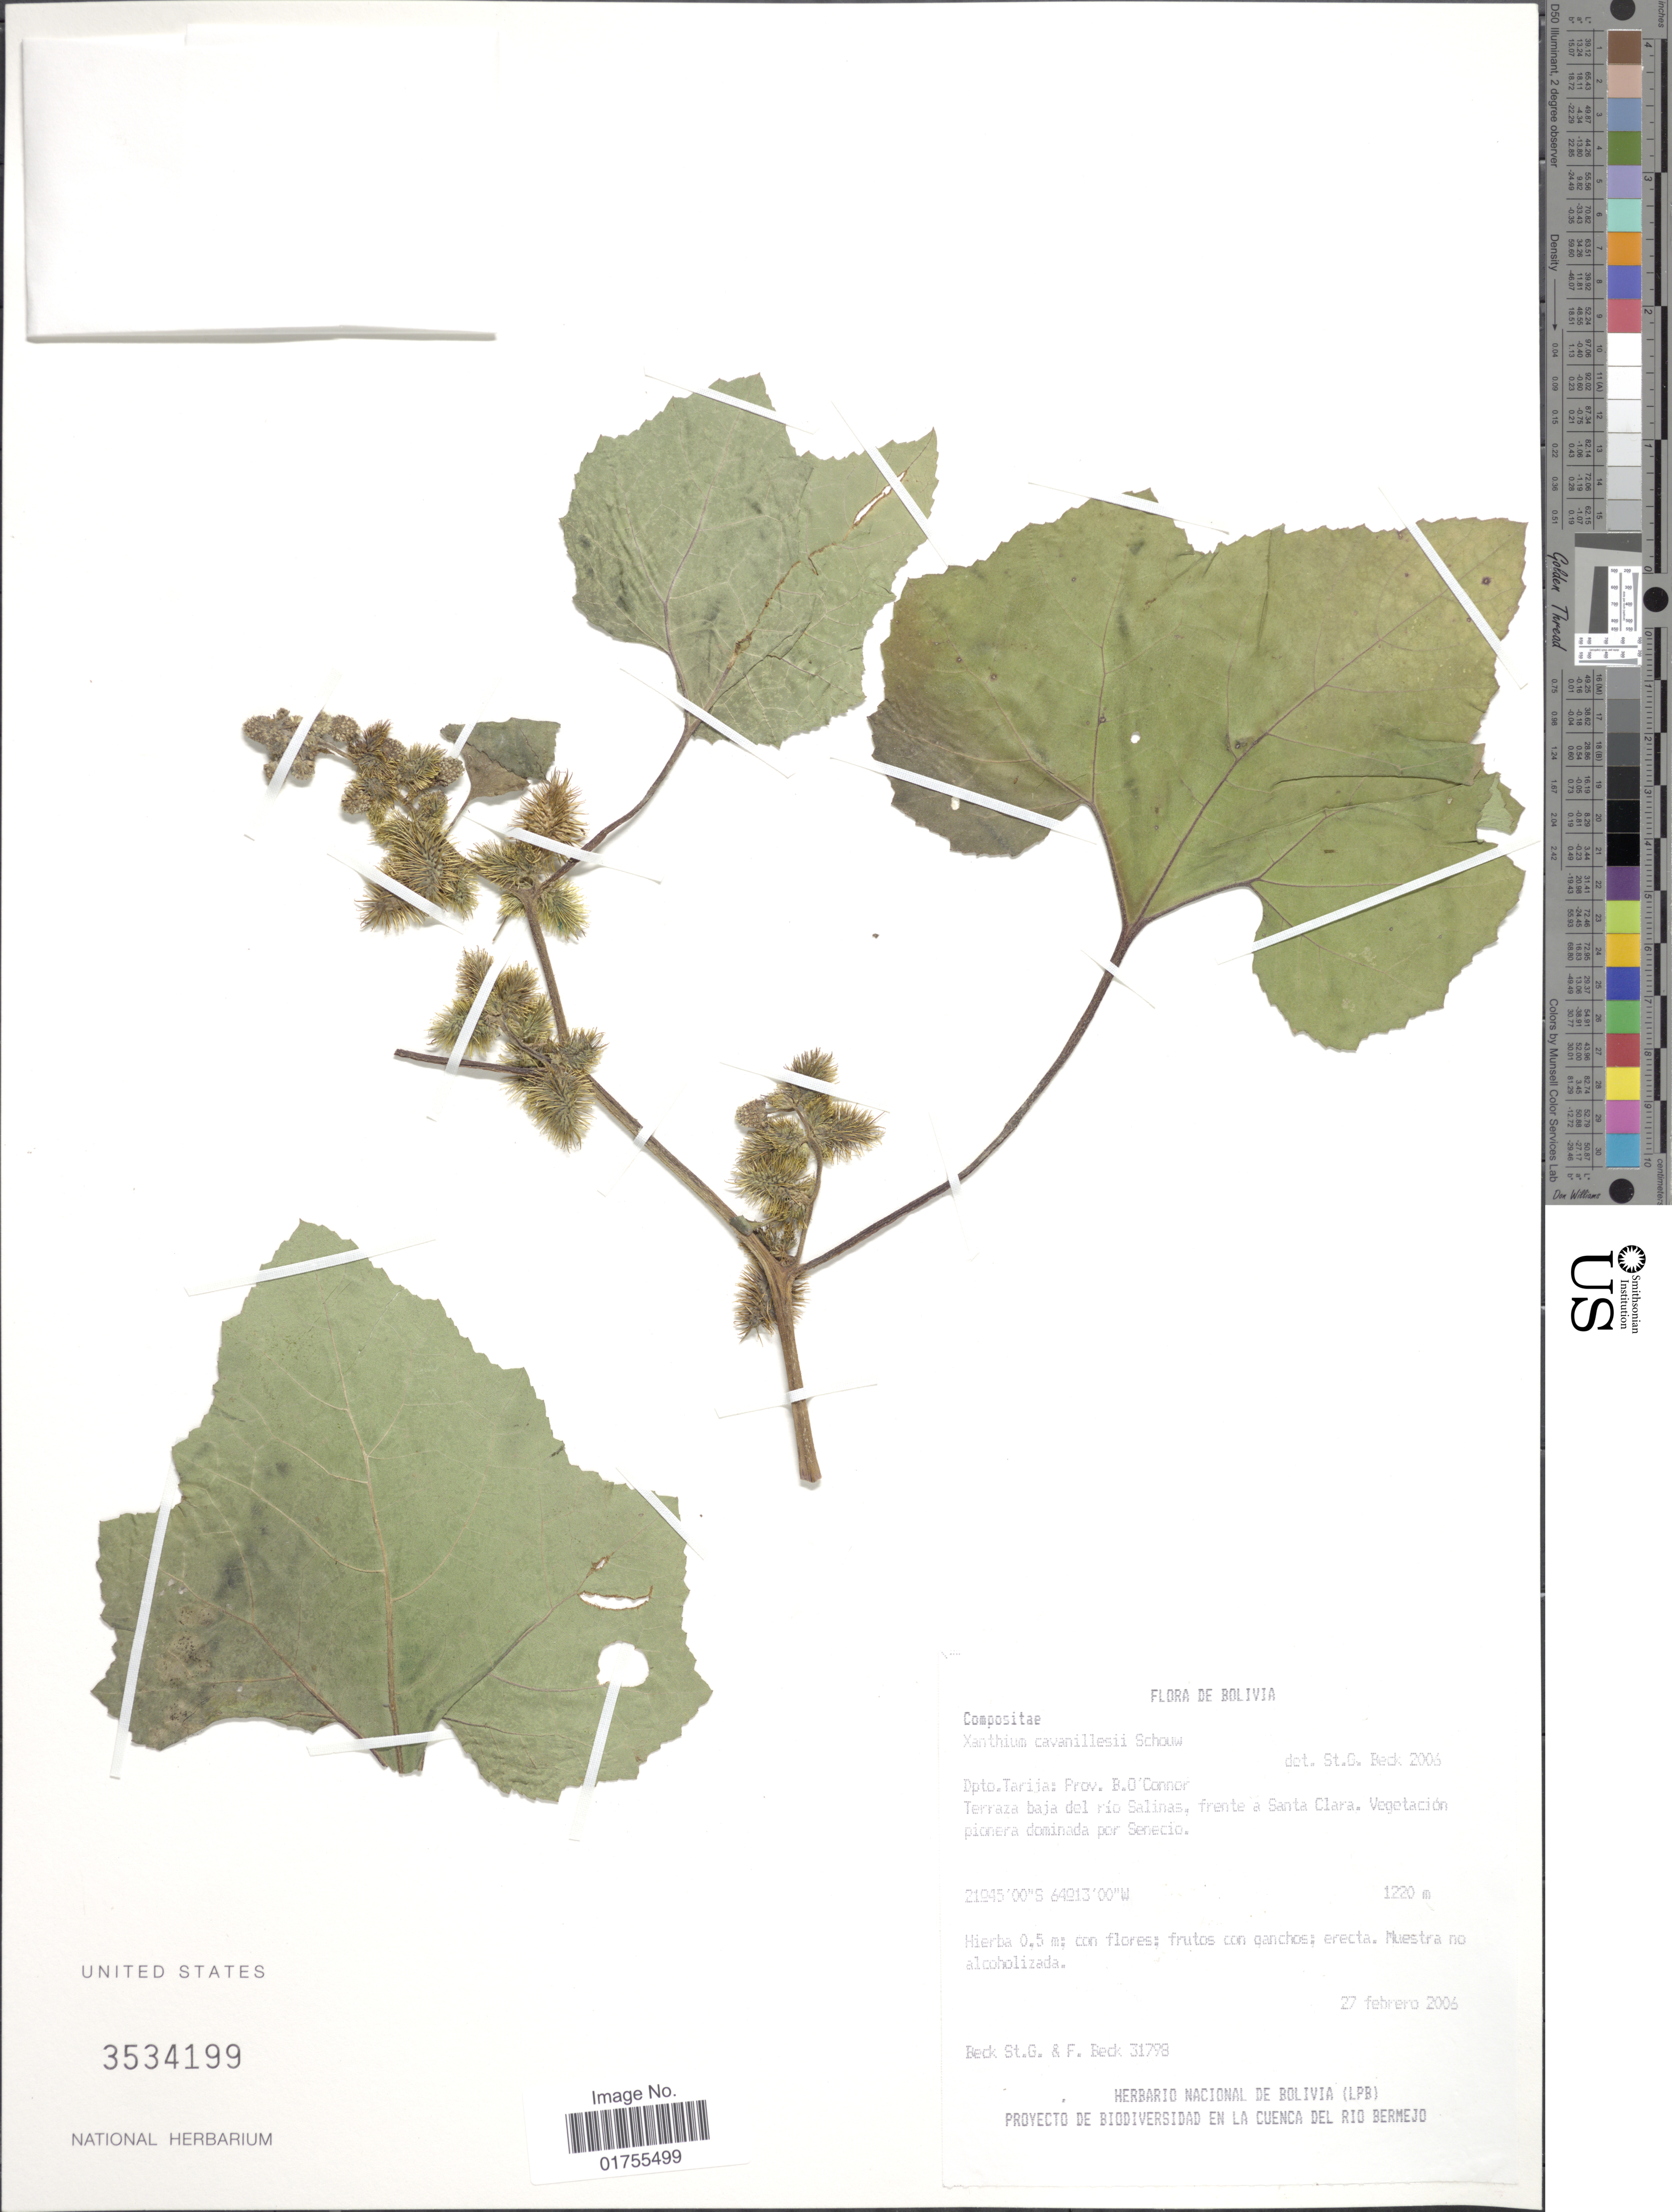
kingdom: Plantae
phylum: Tracheophyta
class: Magnoliopsida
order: Asterales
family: Asteraceae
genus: Xanthium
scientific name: Xanthium cavanillesii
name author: Schouw ex Didr.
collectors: S. G. Beck & F. Beck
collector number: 31798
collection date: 2006-02-27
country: Bolivia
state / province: Tarija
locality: Dpto. Tarija, Prov. B.O'Connor, Terraza baja del rio Salinas, frente a Santa Clara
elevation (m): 1220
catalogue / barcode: US 3534199